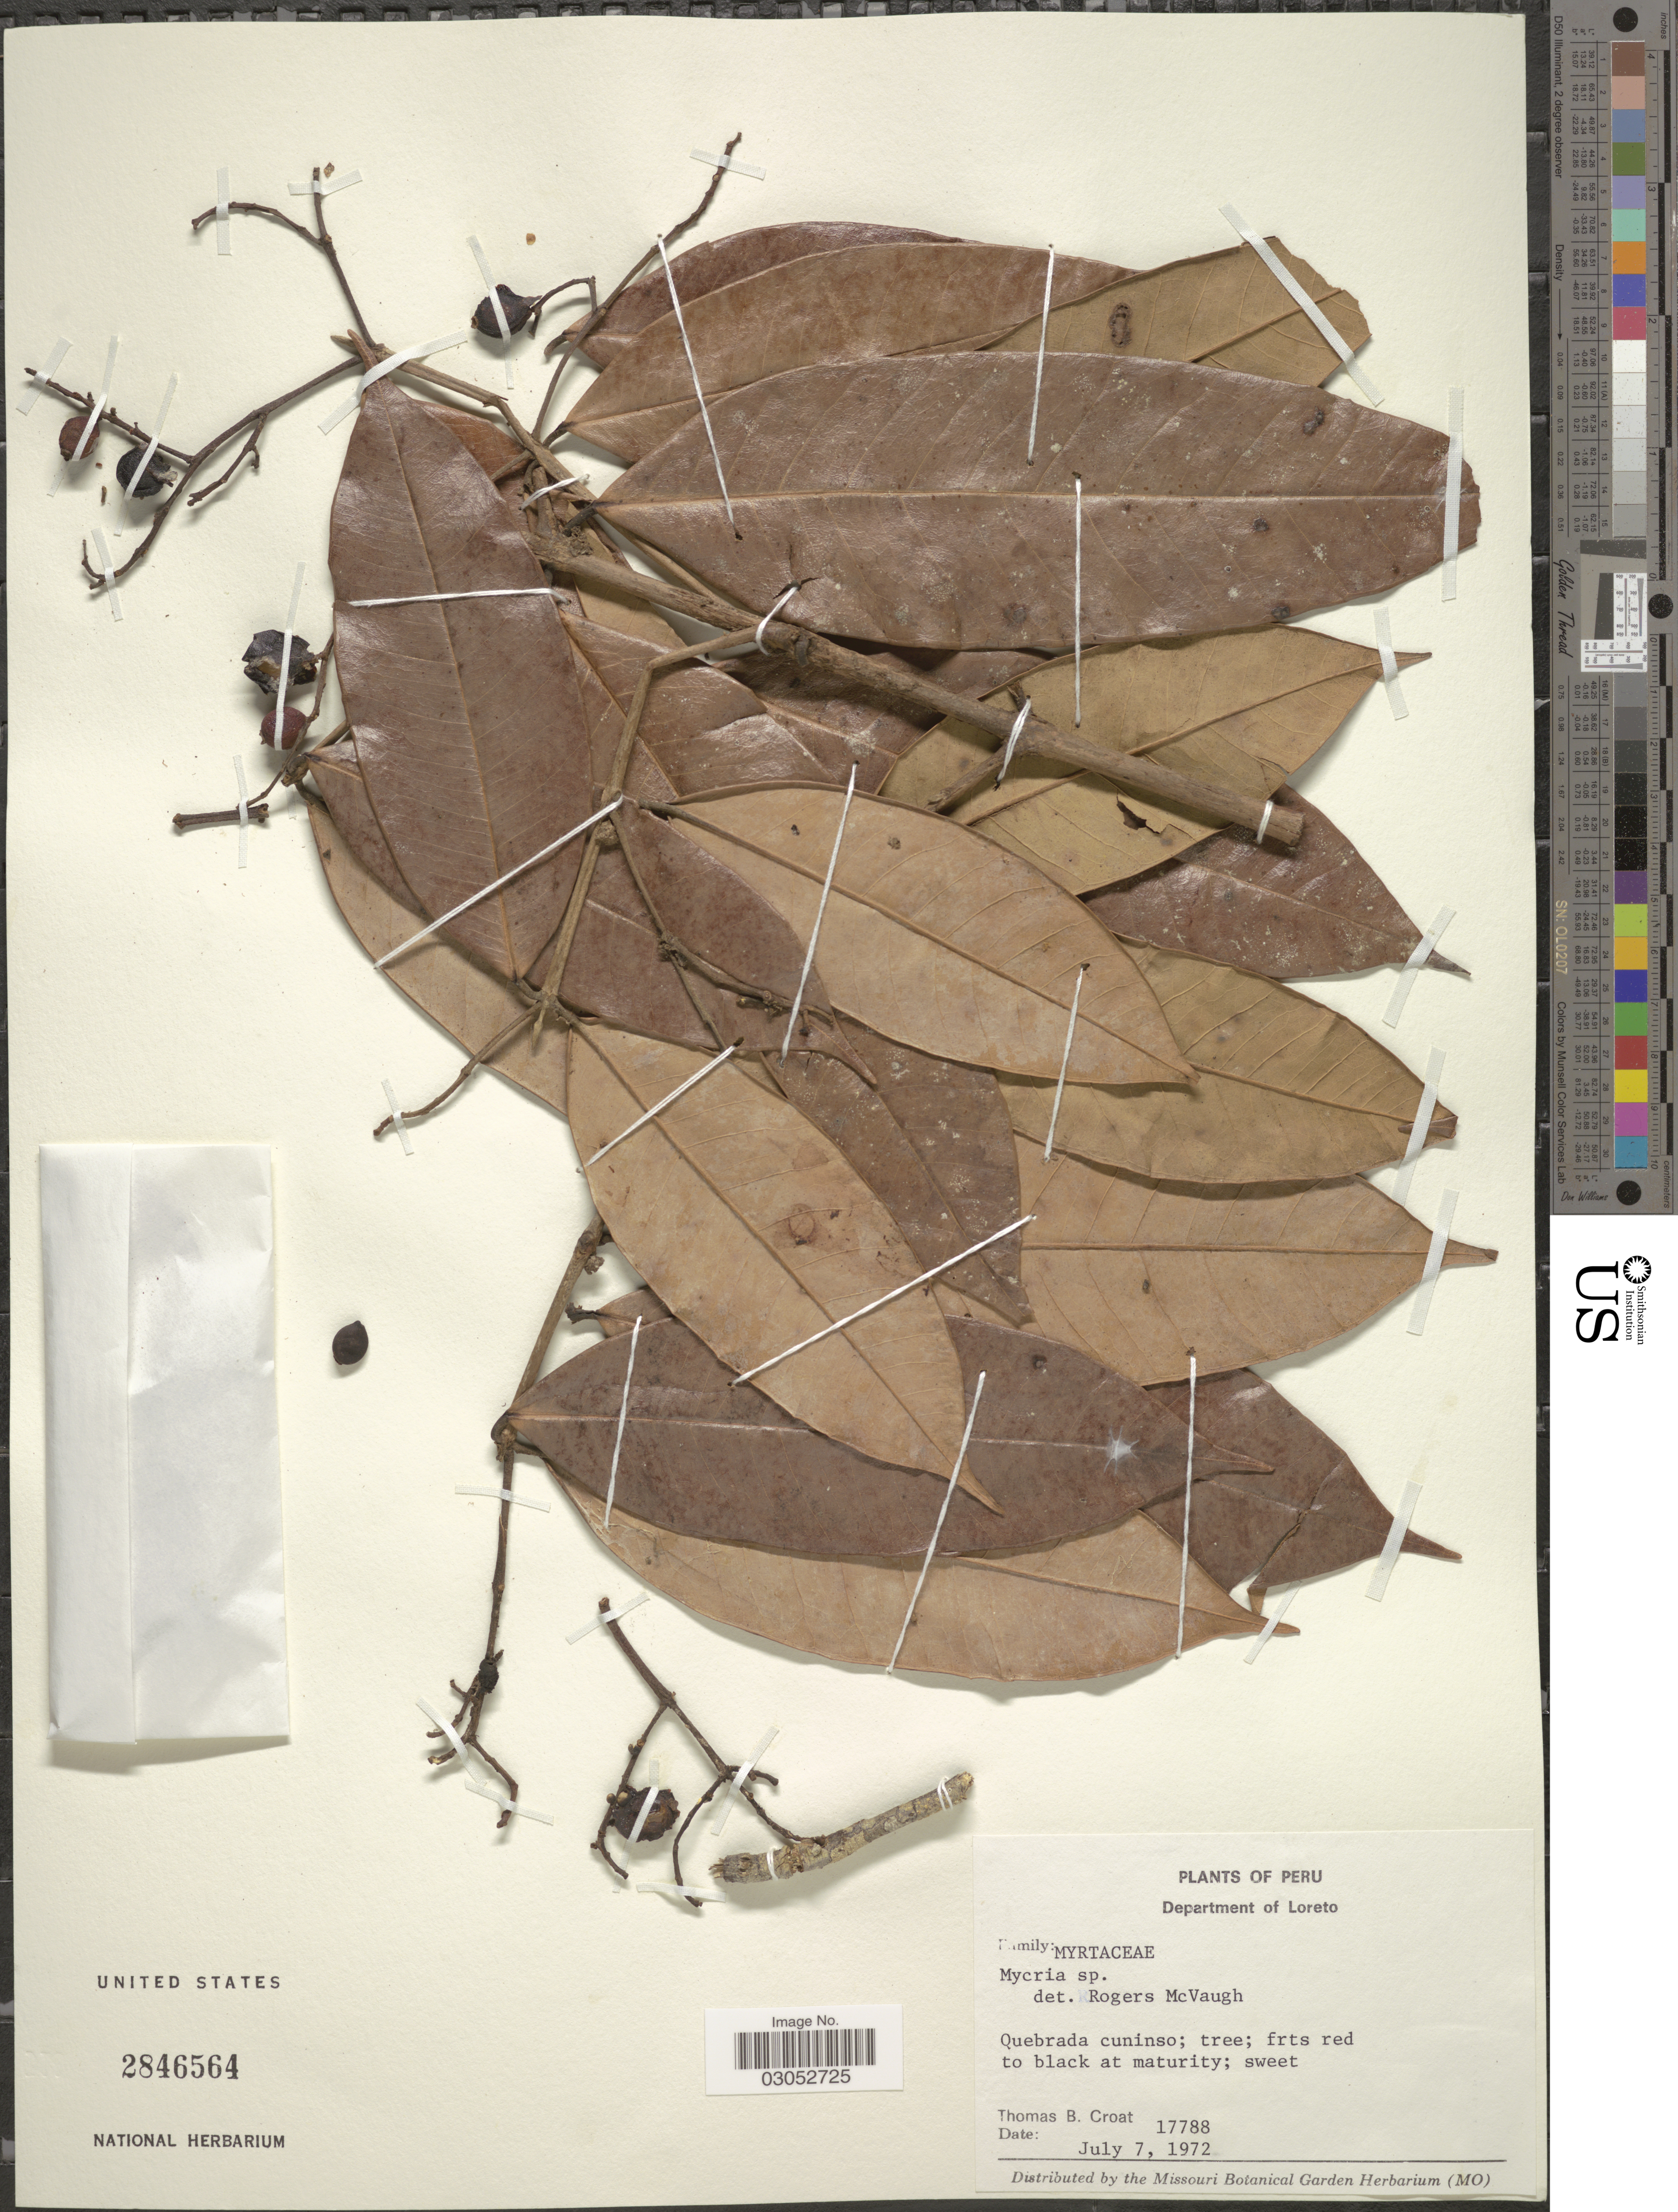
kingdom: Plantae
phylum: Tracheophyta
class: Magnoliopsida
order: Myrtales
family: Myrtaceae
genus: Myrcia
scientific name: Myrcia sp.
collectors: T. B. Croat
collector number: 17788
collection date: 1972-07-07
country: Peru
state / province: Loreto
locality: Department of Loreto. Quebrada cuninso.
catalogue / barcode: US 2846564